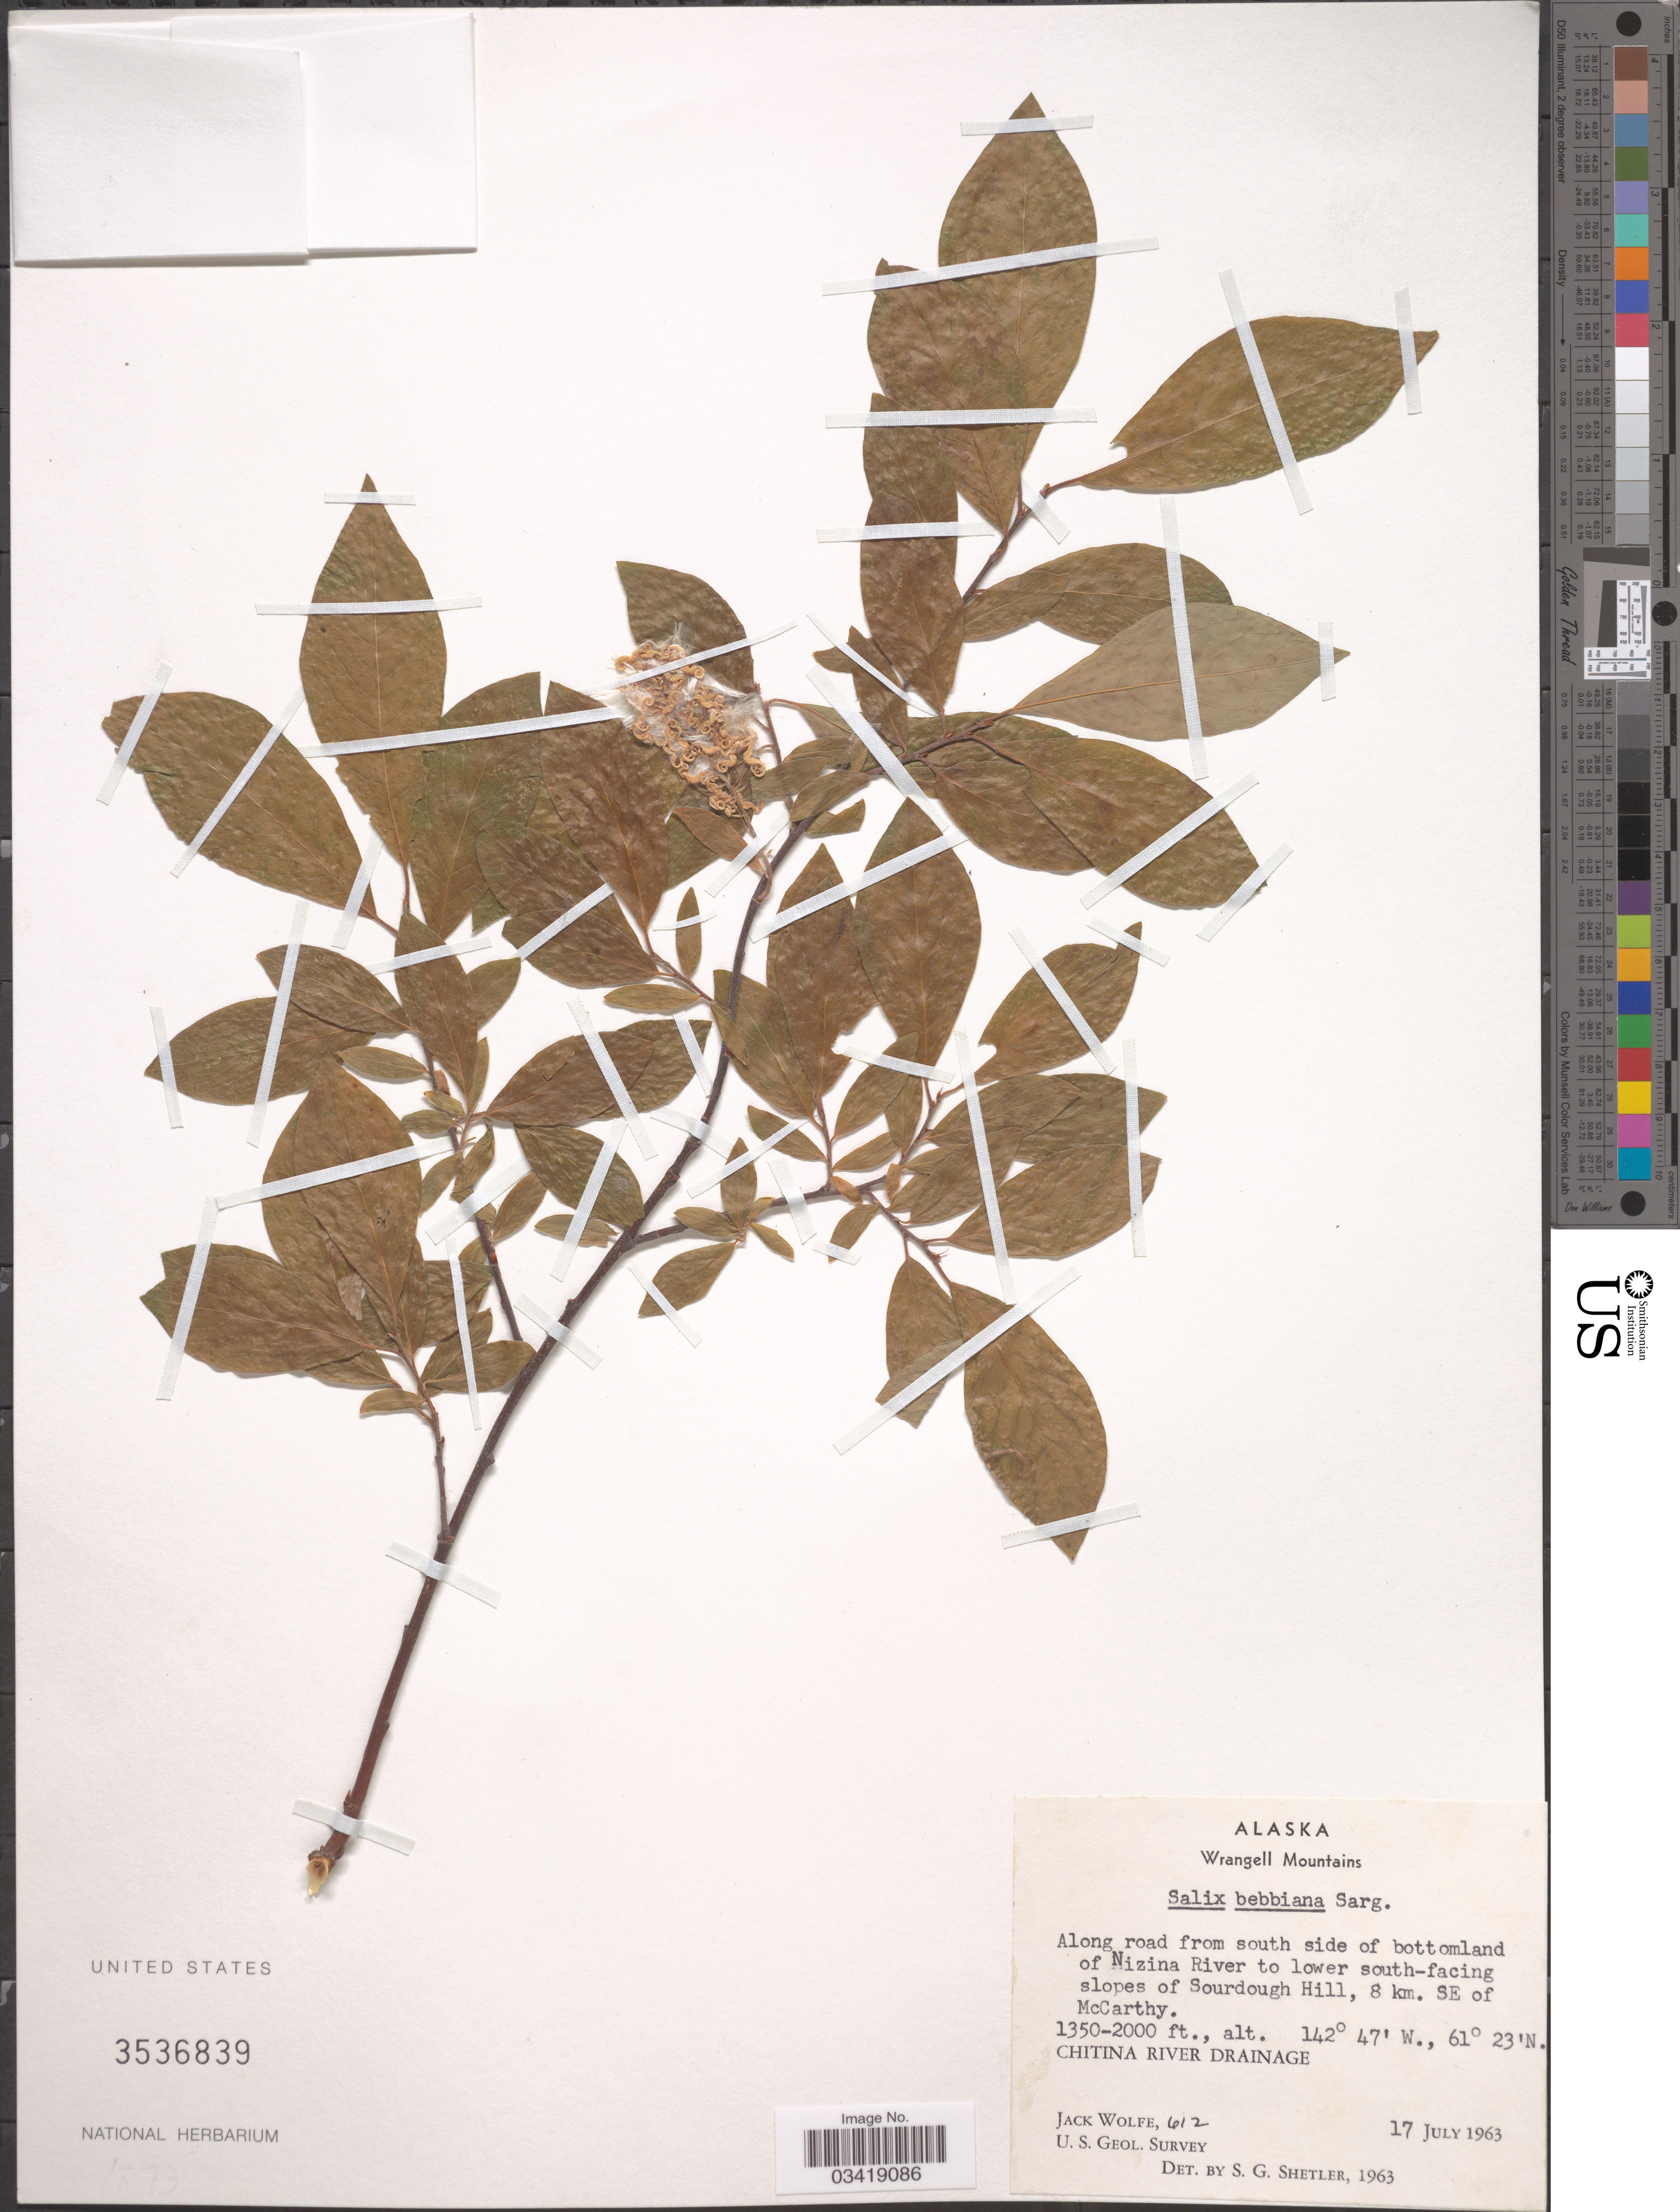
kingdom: Plantae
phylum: Tracheophyta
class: Magnoliopsida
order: Malpighiales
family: Salicaceae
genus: Salix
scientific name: Salix bebbiana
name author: Sarg.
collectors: J. Wolfe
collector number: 612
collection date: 1963-07-17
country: United States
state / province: Alaska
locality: Wrangell Mountains. Along road from south side of bottomland of Nizina River to lower south-facing slopes of Sourdough Hill, 8 km. SE of McCarthy. Chitina River Drainage.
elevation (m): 411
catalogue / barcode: US 3536839